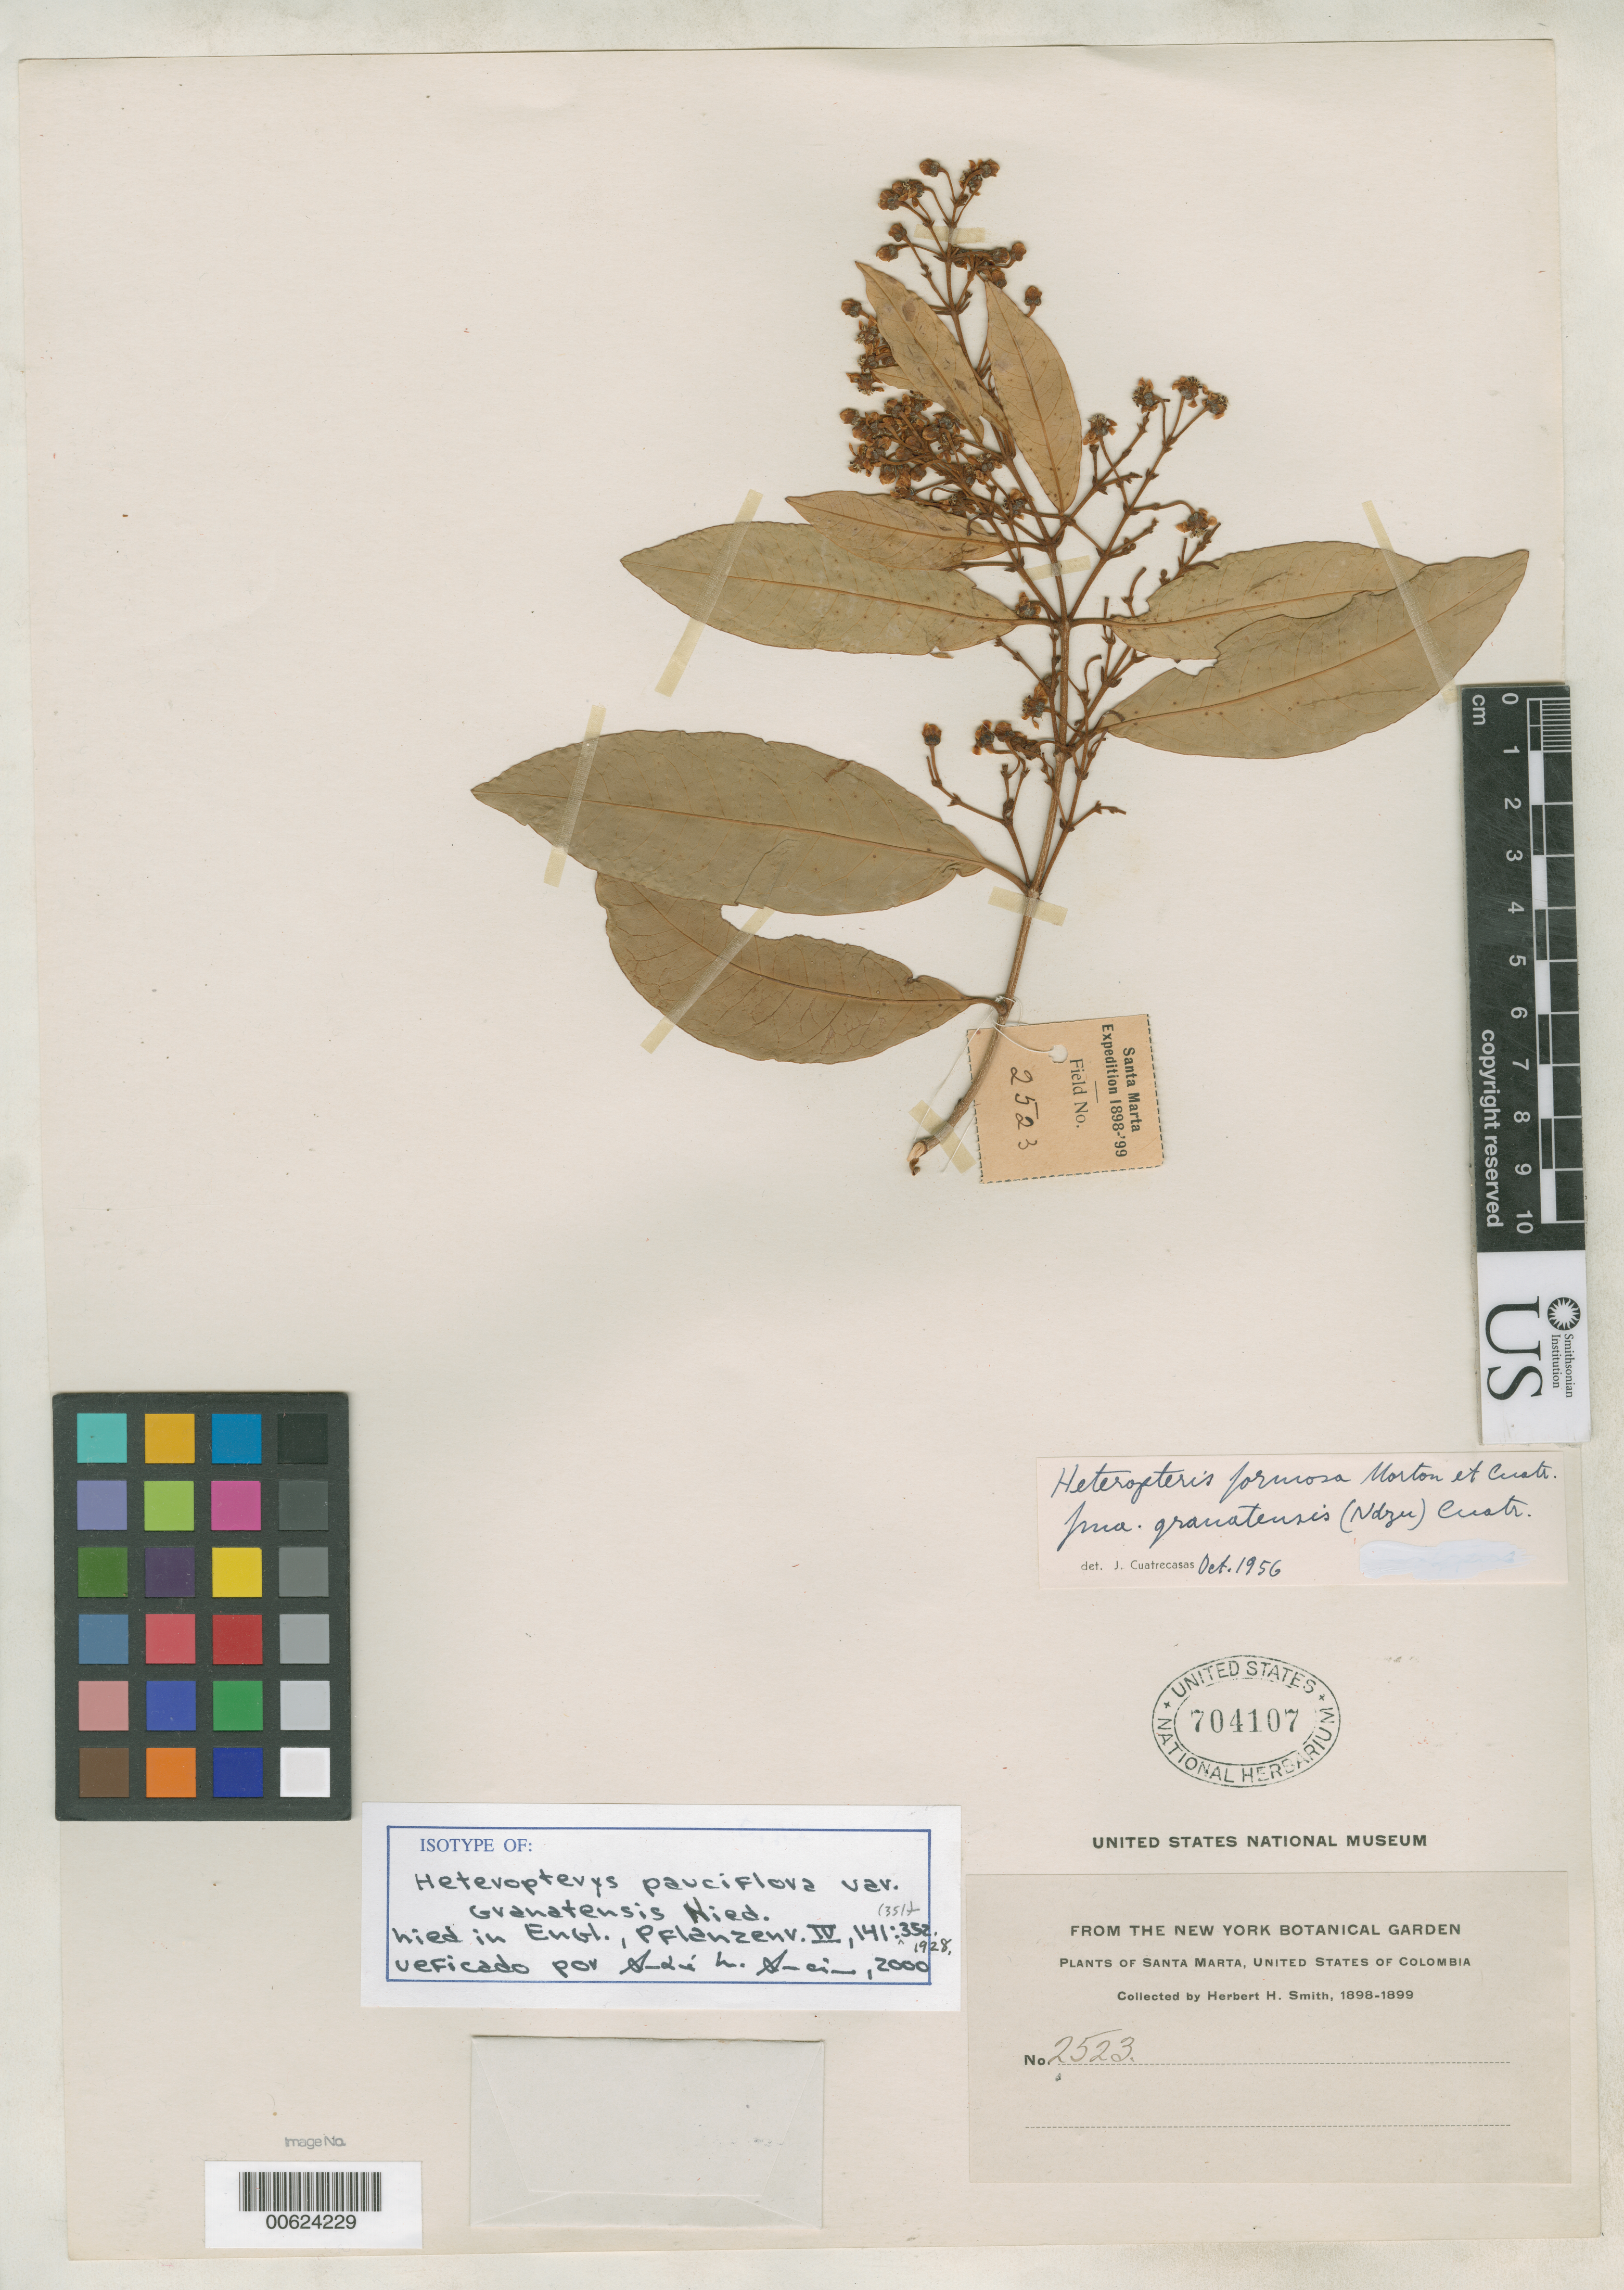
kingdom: Plantae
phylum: Tracheophyta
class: Magnoliopsida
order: Malpighiales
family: Malpighiaceae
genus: Heteropterys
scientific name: Heteropterys pauciflora var. granatensis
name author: Nied.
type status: Isotype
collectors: Herbert H. Smith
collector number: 2523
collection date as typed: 1898 to -- --- 1899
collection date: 1898/1899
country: Colombia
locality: Santa Marta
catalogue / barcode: US 704107